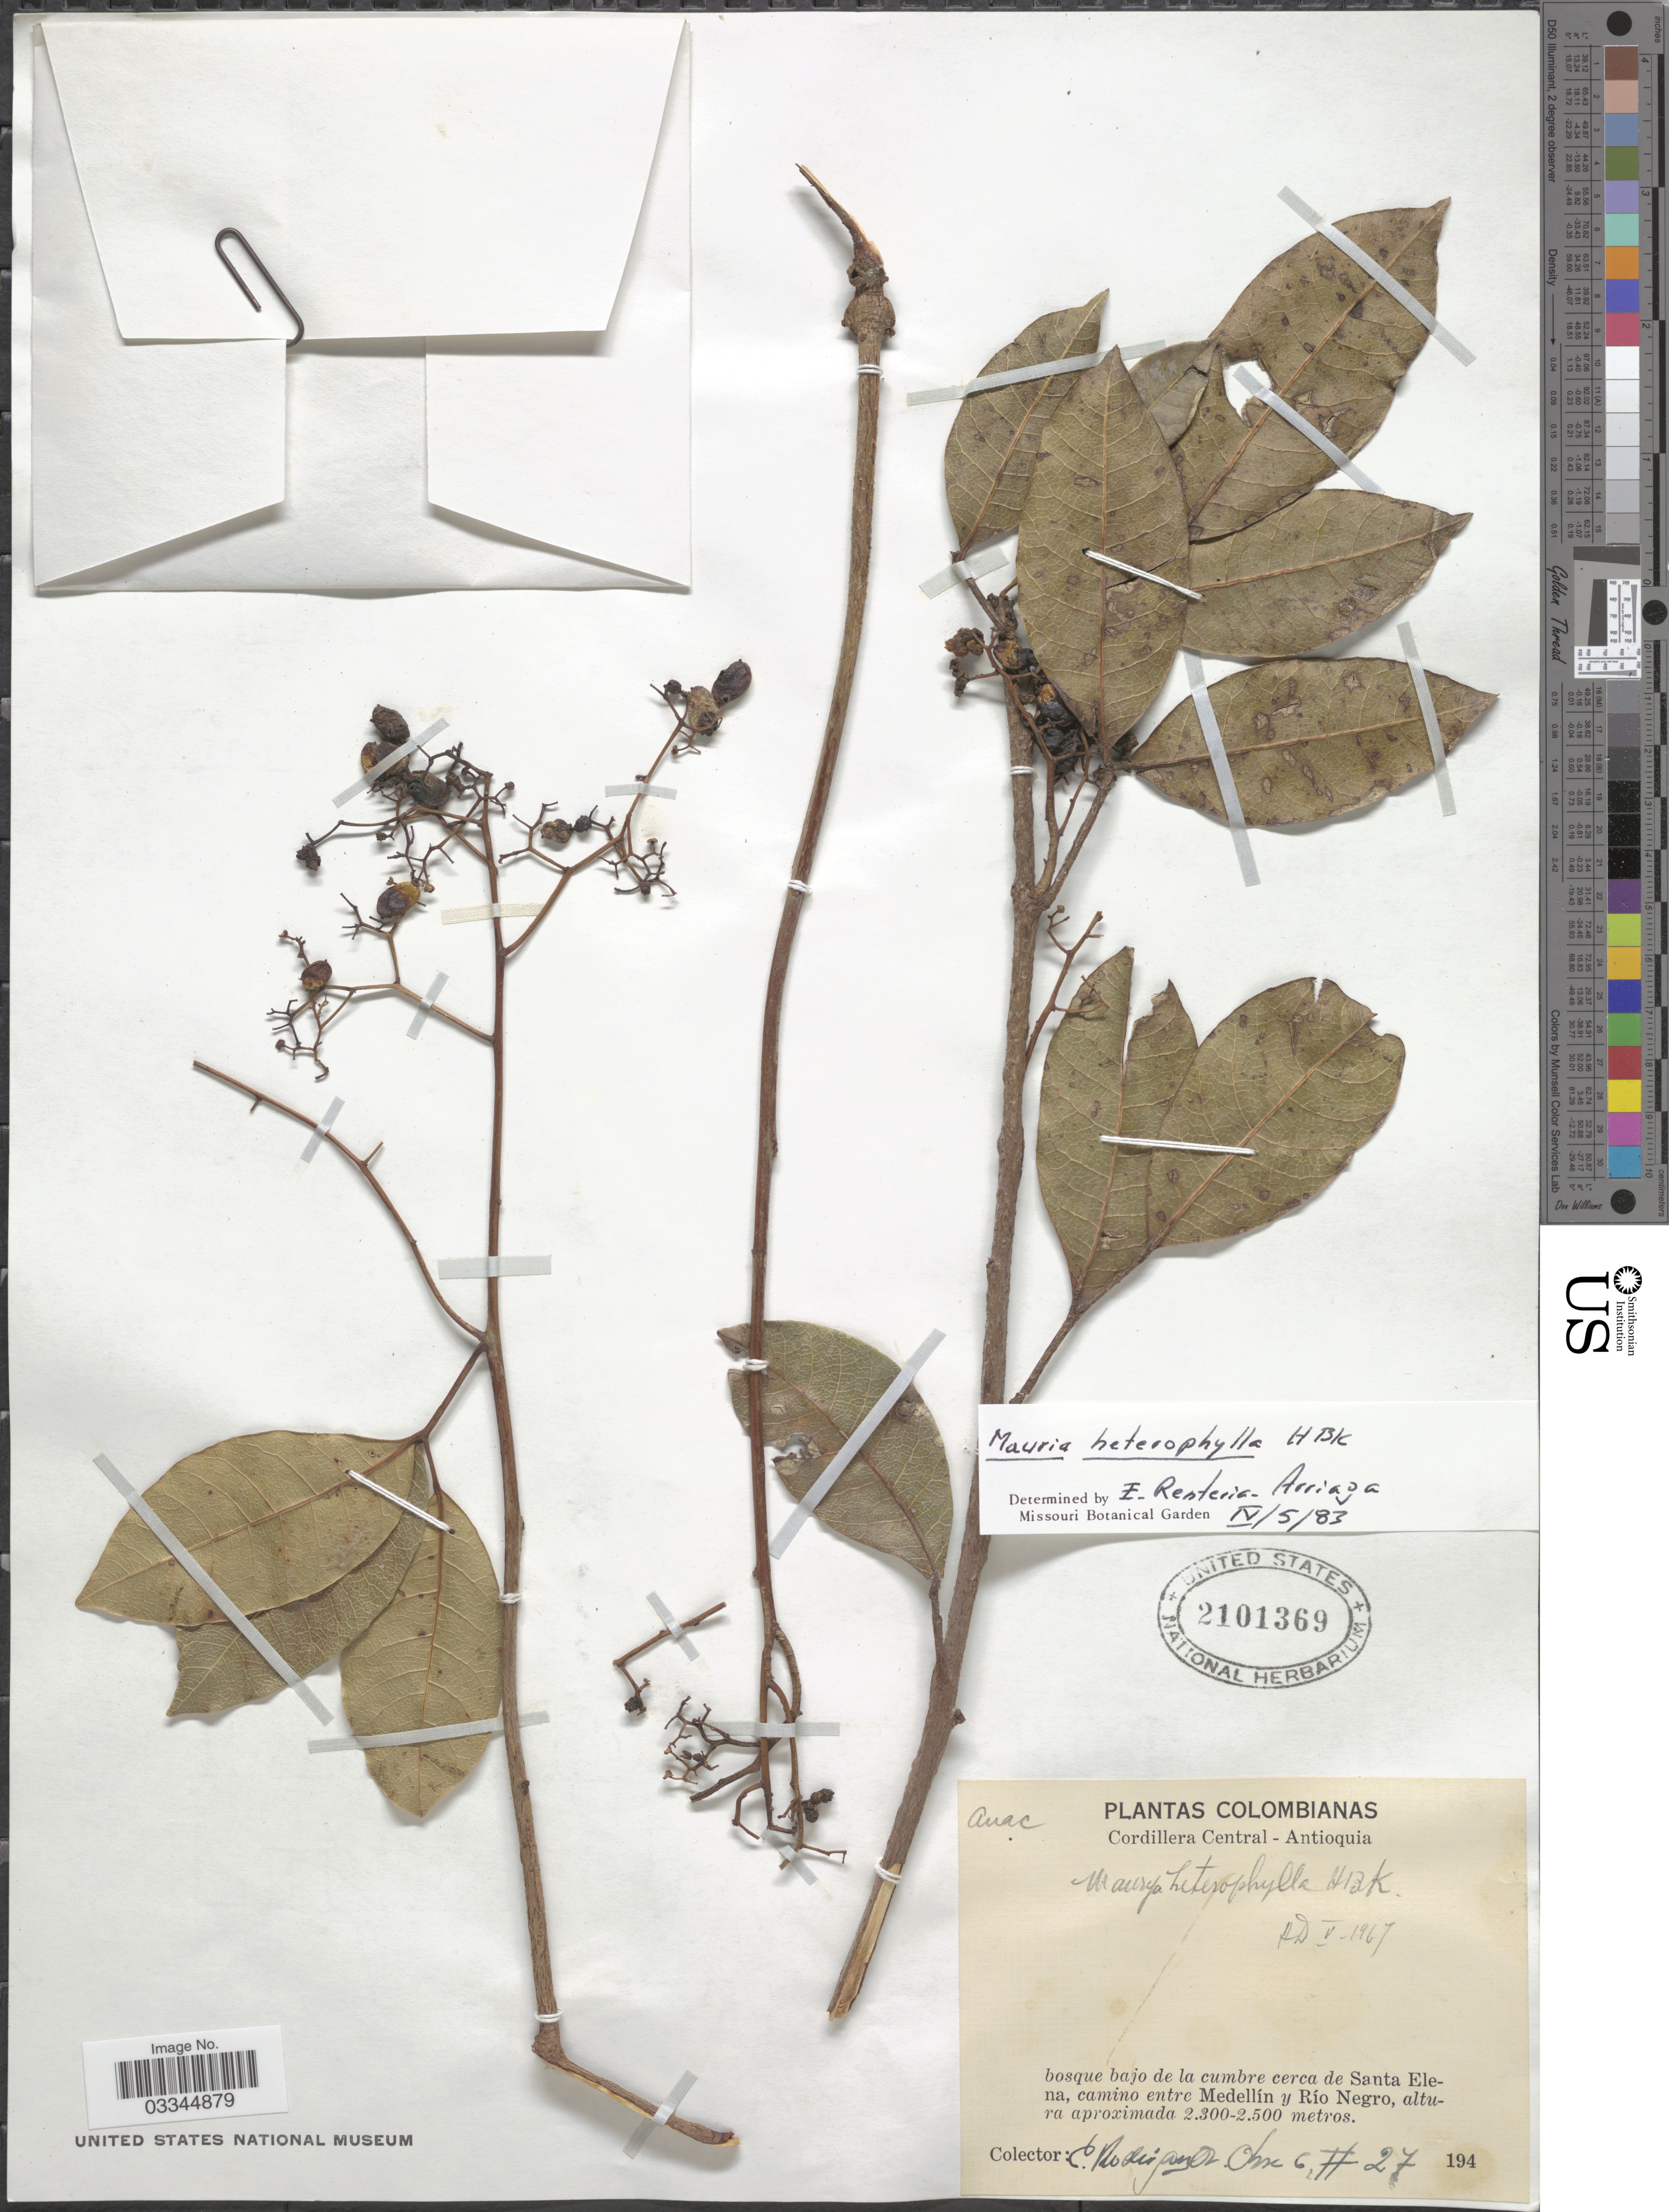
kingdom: Plantae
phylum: Tracheophyta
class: Magnoliopsida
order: Sapindales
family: Anacardiaceae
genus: Mauria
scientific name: Mauria heterophylla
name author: Kunth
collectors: C. Rodriguez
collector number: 27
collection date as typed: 194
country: Colombia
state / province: Antioquia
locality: Cordillera Central. Bosque bajo de la cumbre cerca de Santa Elena, camino entre Medellín y Río Negro.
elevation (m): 2300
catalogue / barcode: US 2101369